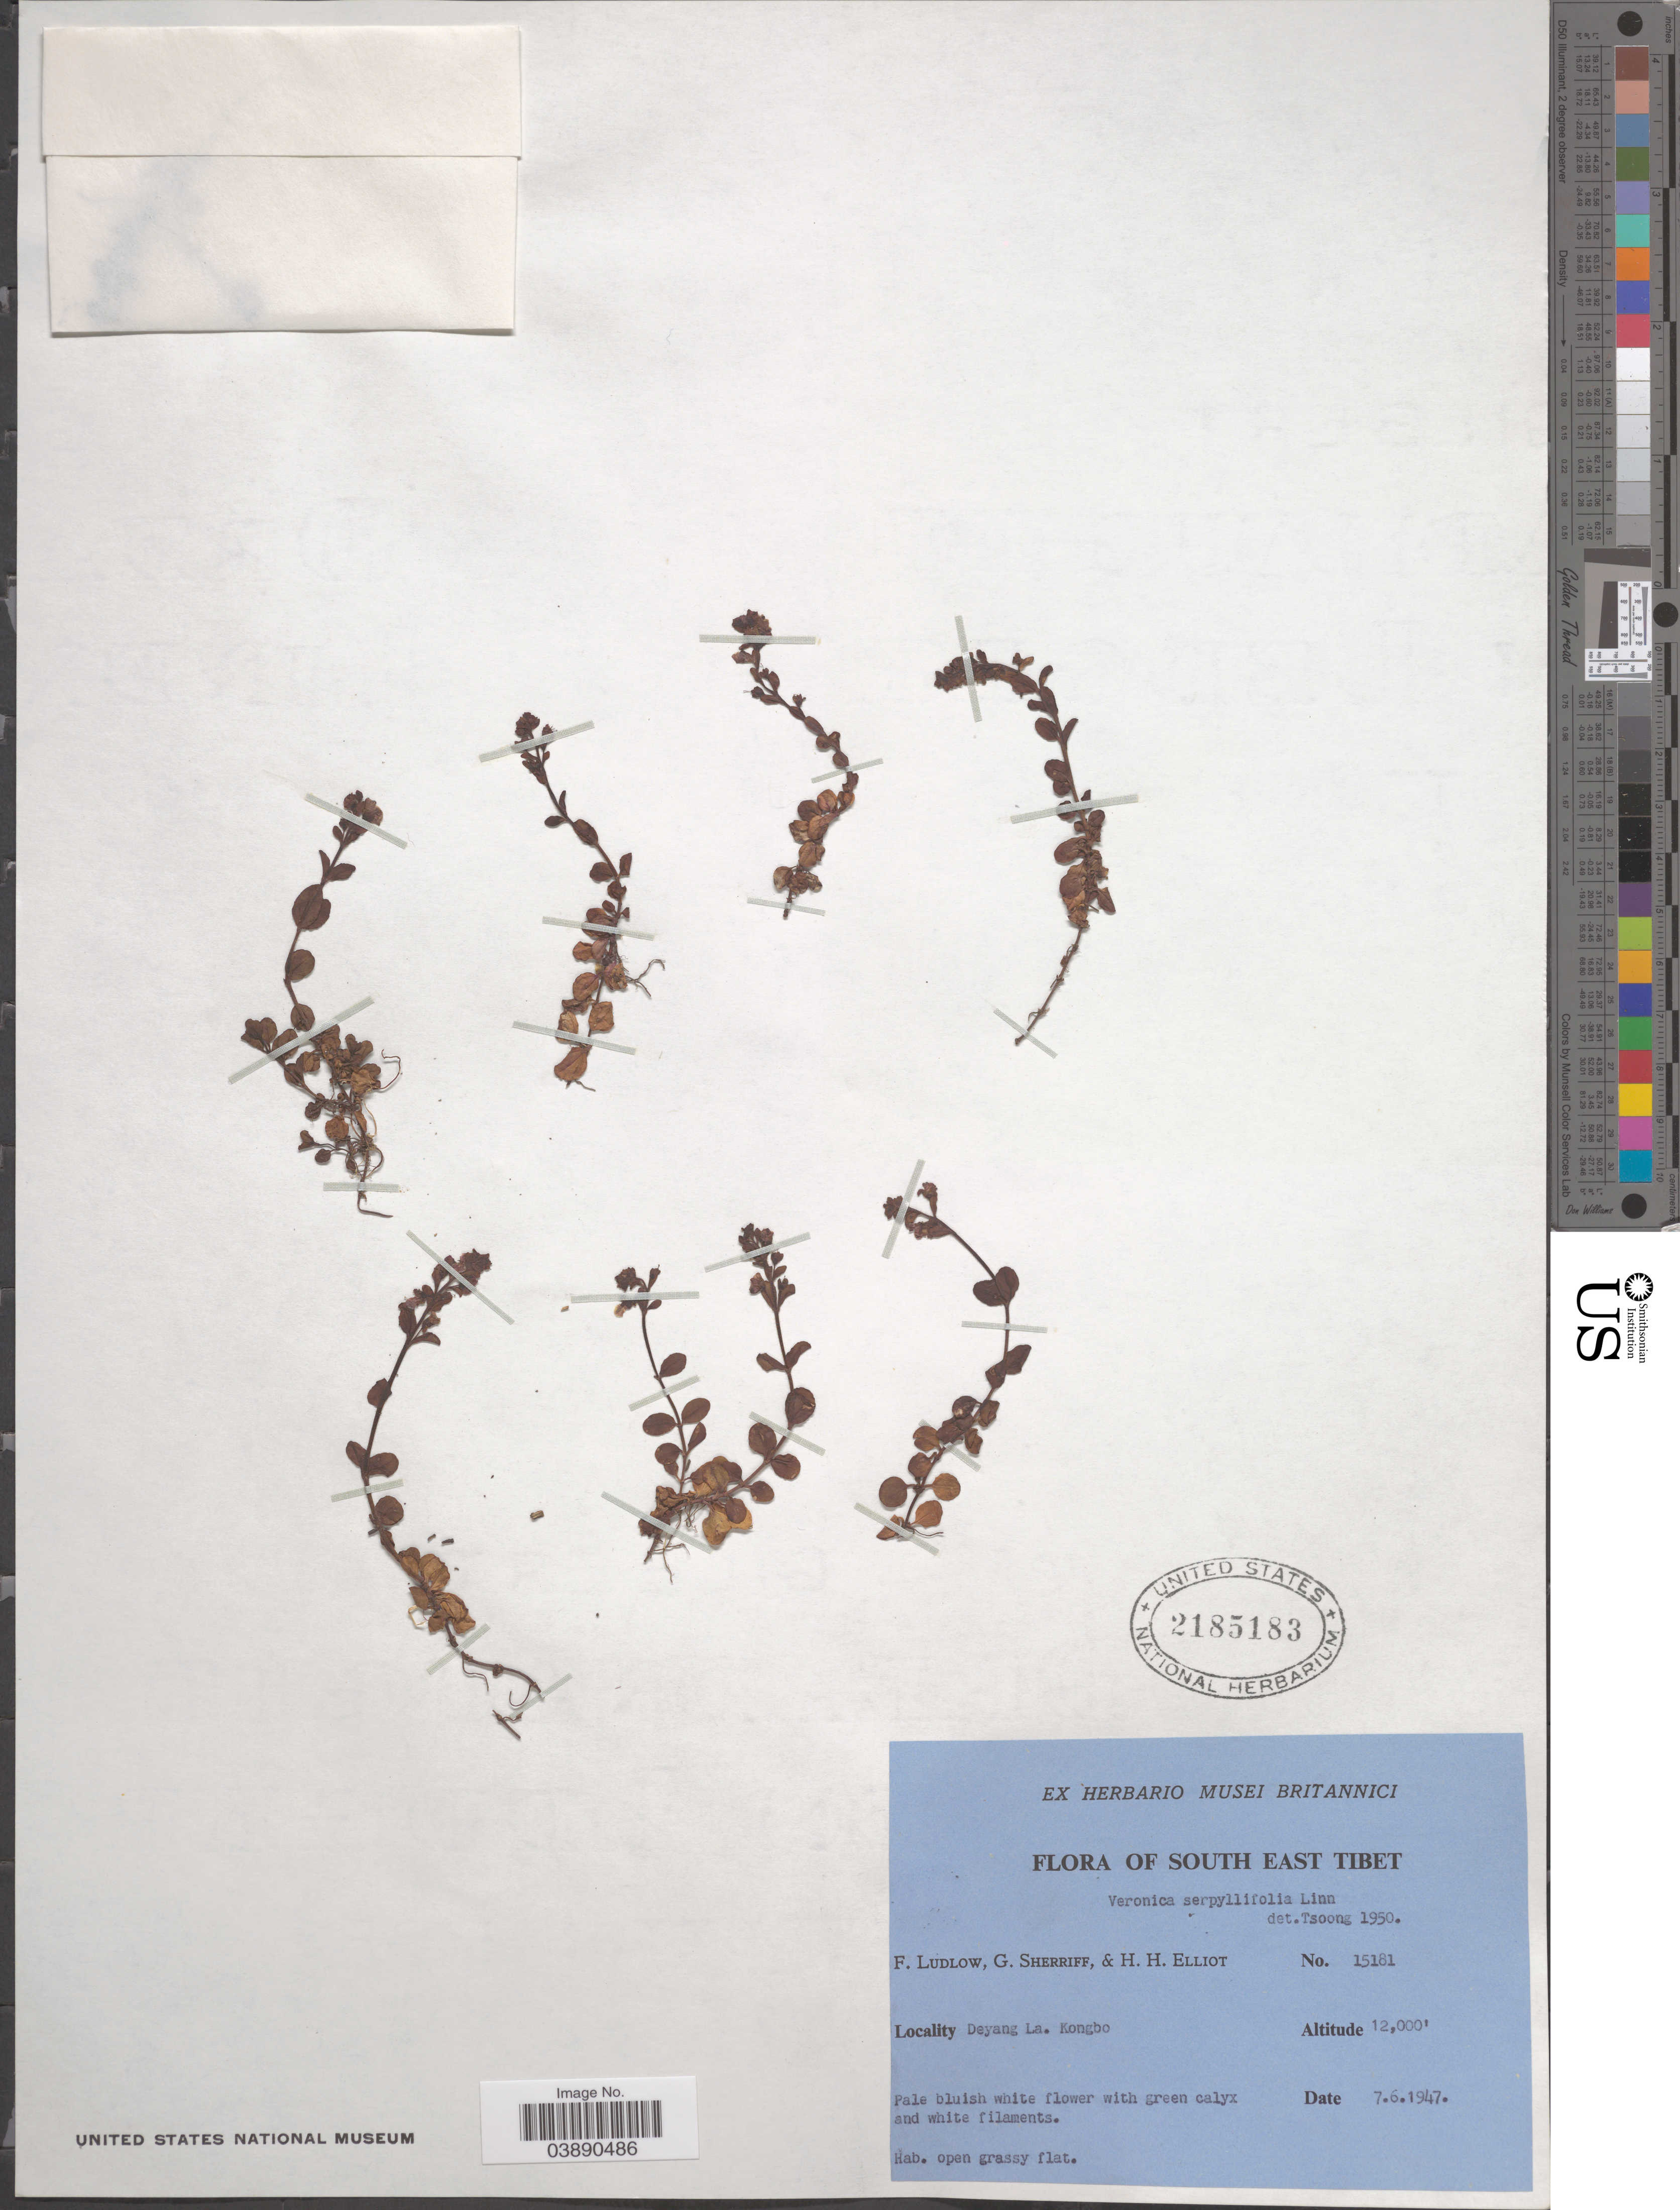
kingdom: Plantae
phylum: Tracheophyta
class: Magnoliopsida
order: Lamiales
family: Plantaginaceae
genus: Veronica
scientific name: Veronica serpyllifolia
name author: L.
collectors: F. Ludlow, G. Sherriff & H. H. Elliot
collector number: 15181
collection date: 1947-06-07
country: China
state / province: Xizang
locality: South East Tibet. Deyang La. Kongbo.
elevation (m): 3658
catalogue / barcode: US 2185183